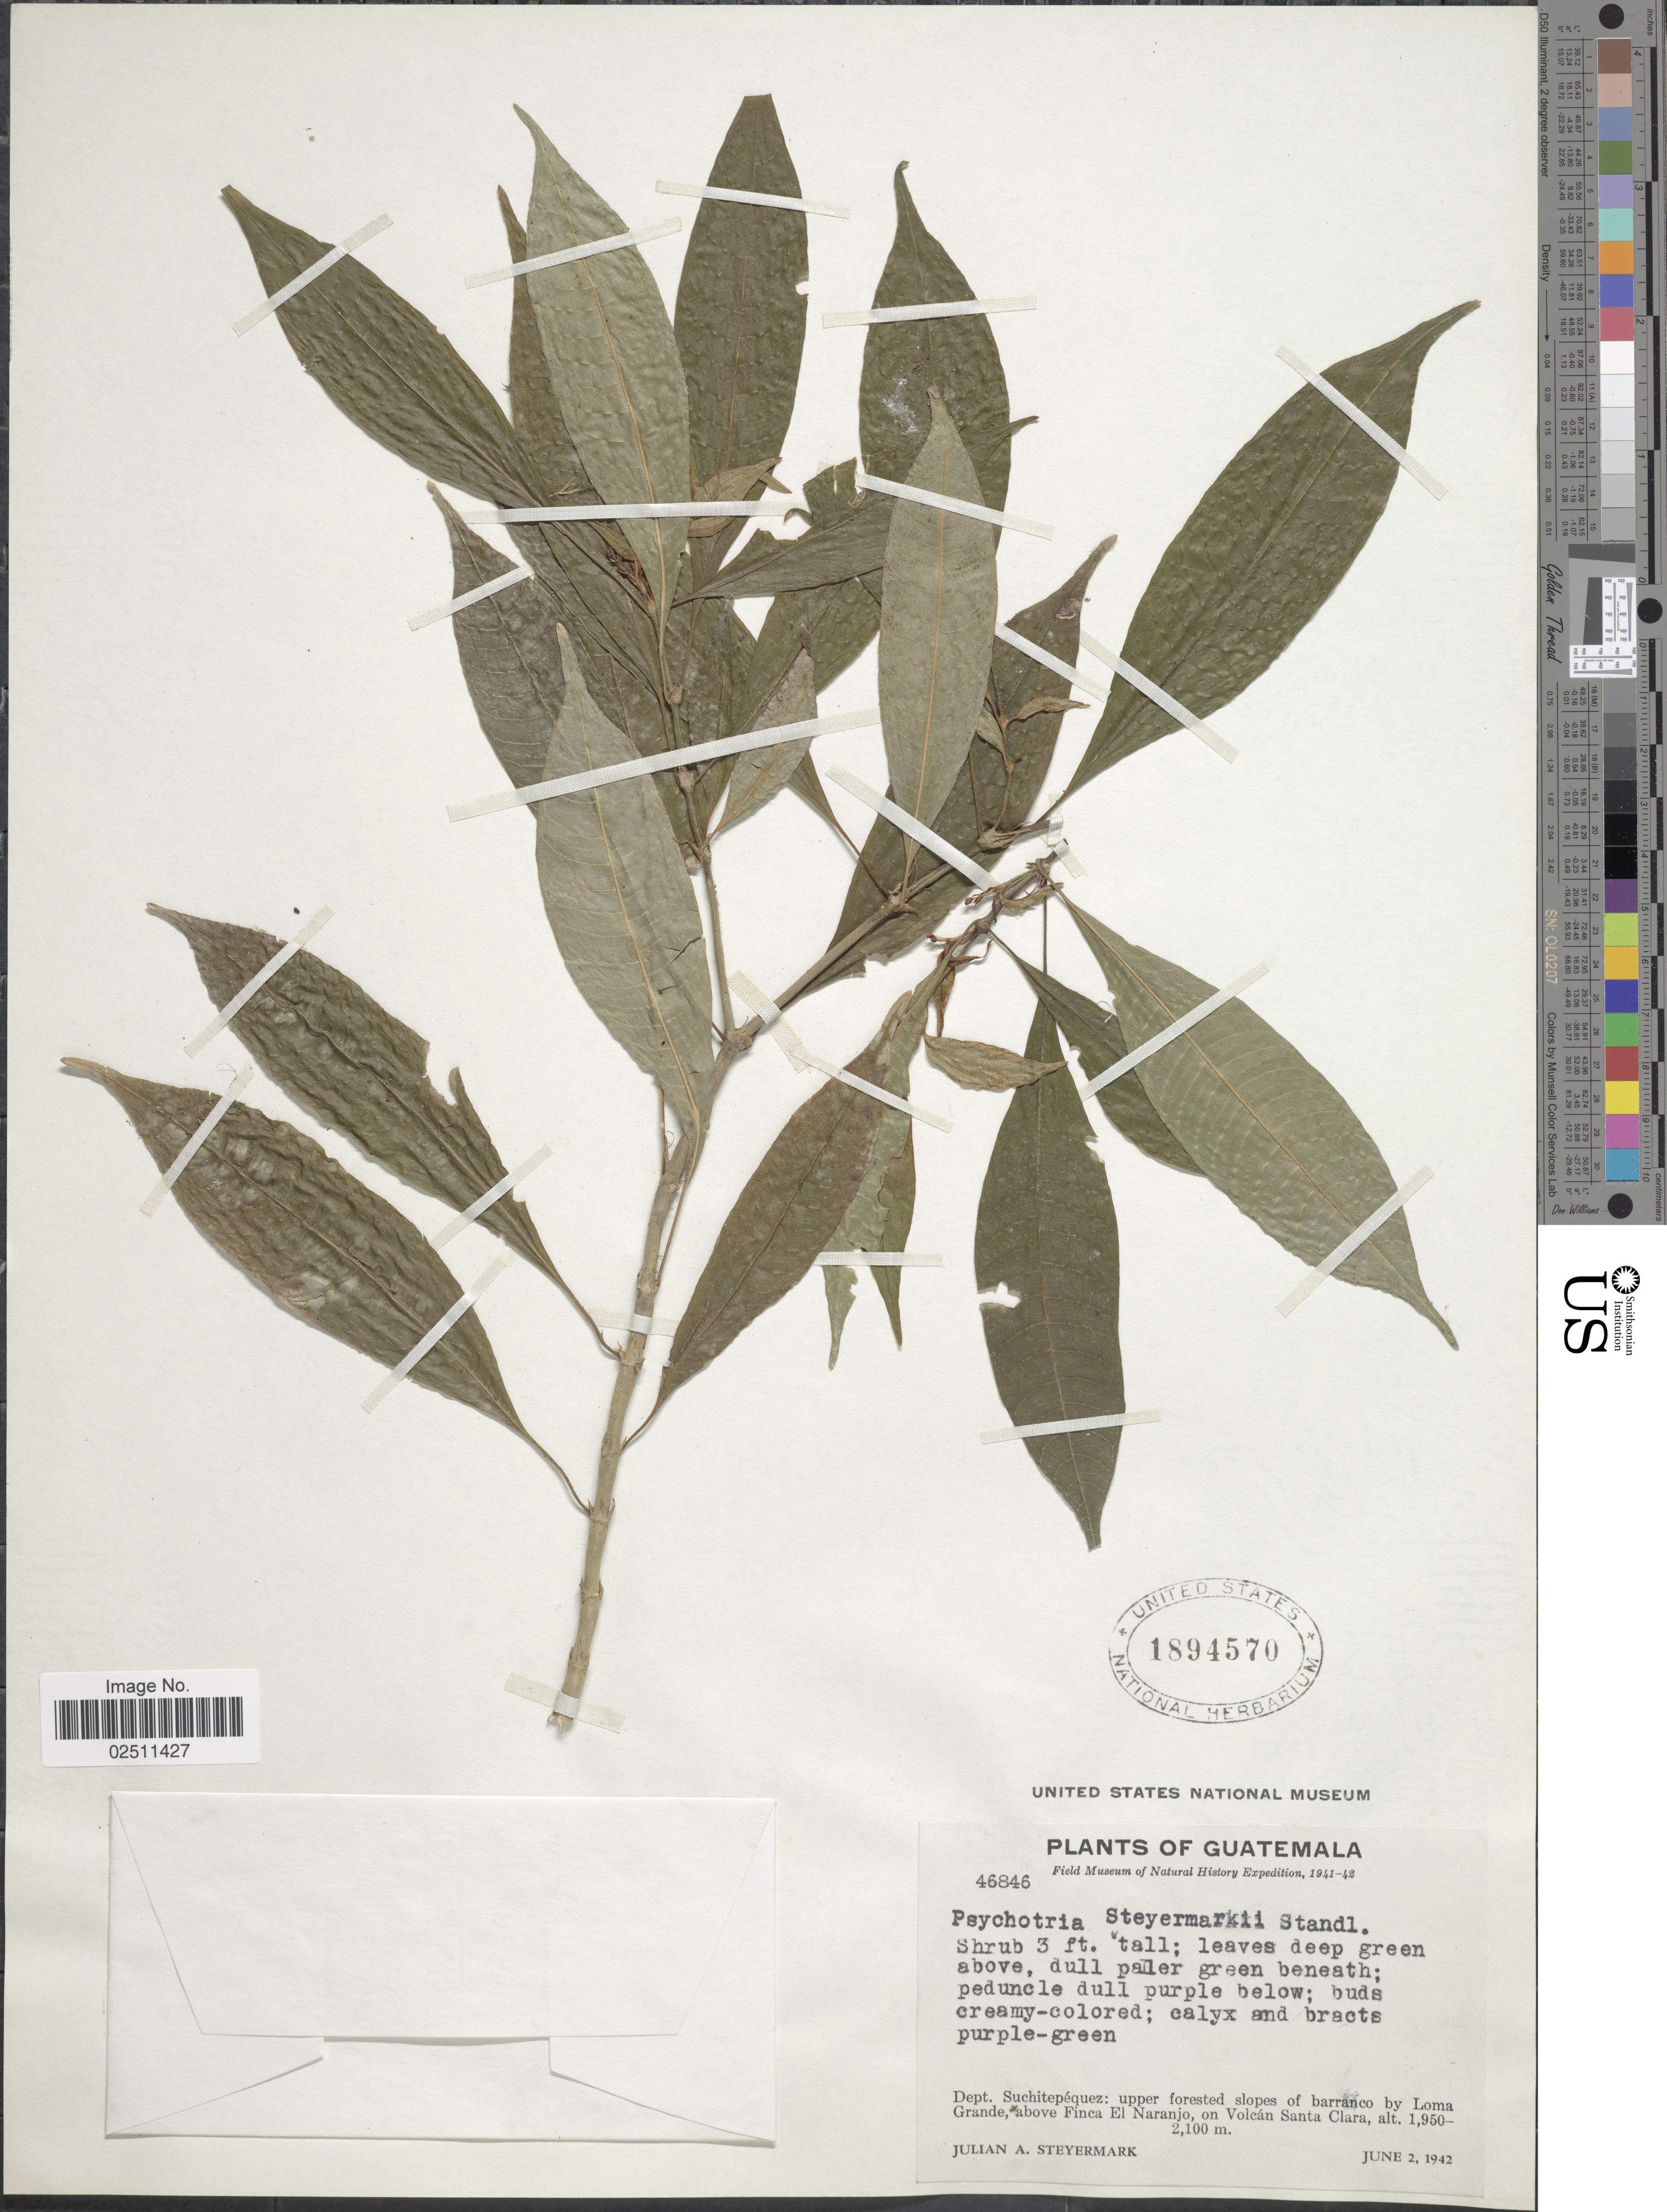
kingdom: Plantae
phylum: Tracheophyta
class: Magnoliopsida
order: Gentianales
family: Rubiaceae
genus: Psychotria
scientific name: Psychotria steyermarkii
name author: Standl.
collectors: J. Steyermark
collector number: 46846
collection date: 1942-06-02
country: Guatemala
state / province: Suchitepéquez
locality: Dept. Suchitepequez: upper forested slopes of barranco by Loma Grande, above Finca El Naranjo on Volcan Santa Clara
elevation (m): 1950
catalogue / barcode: US 1894570